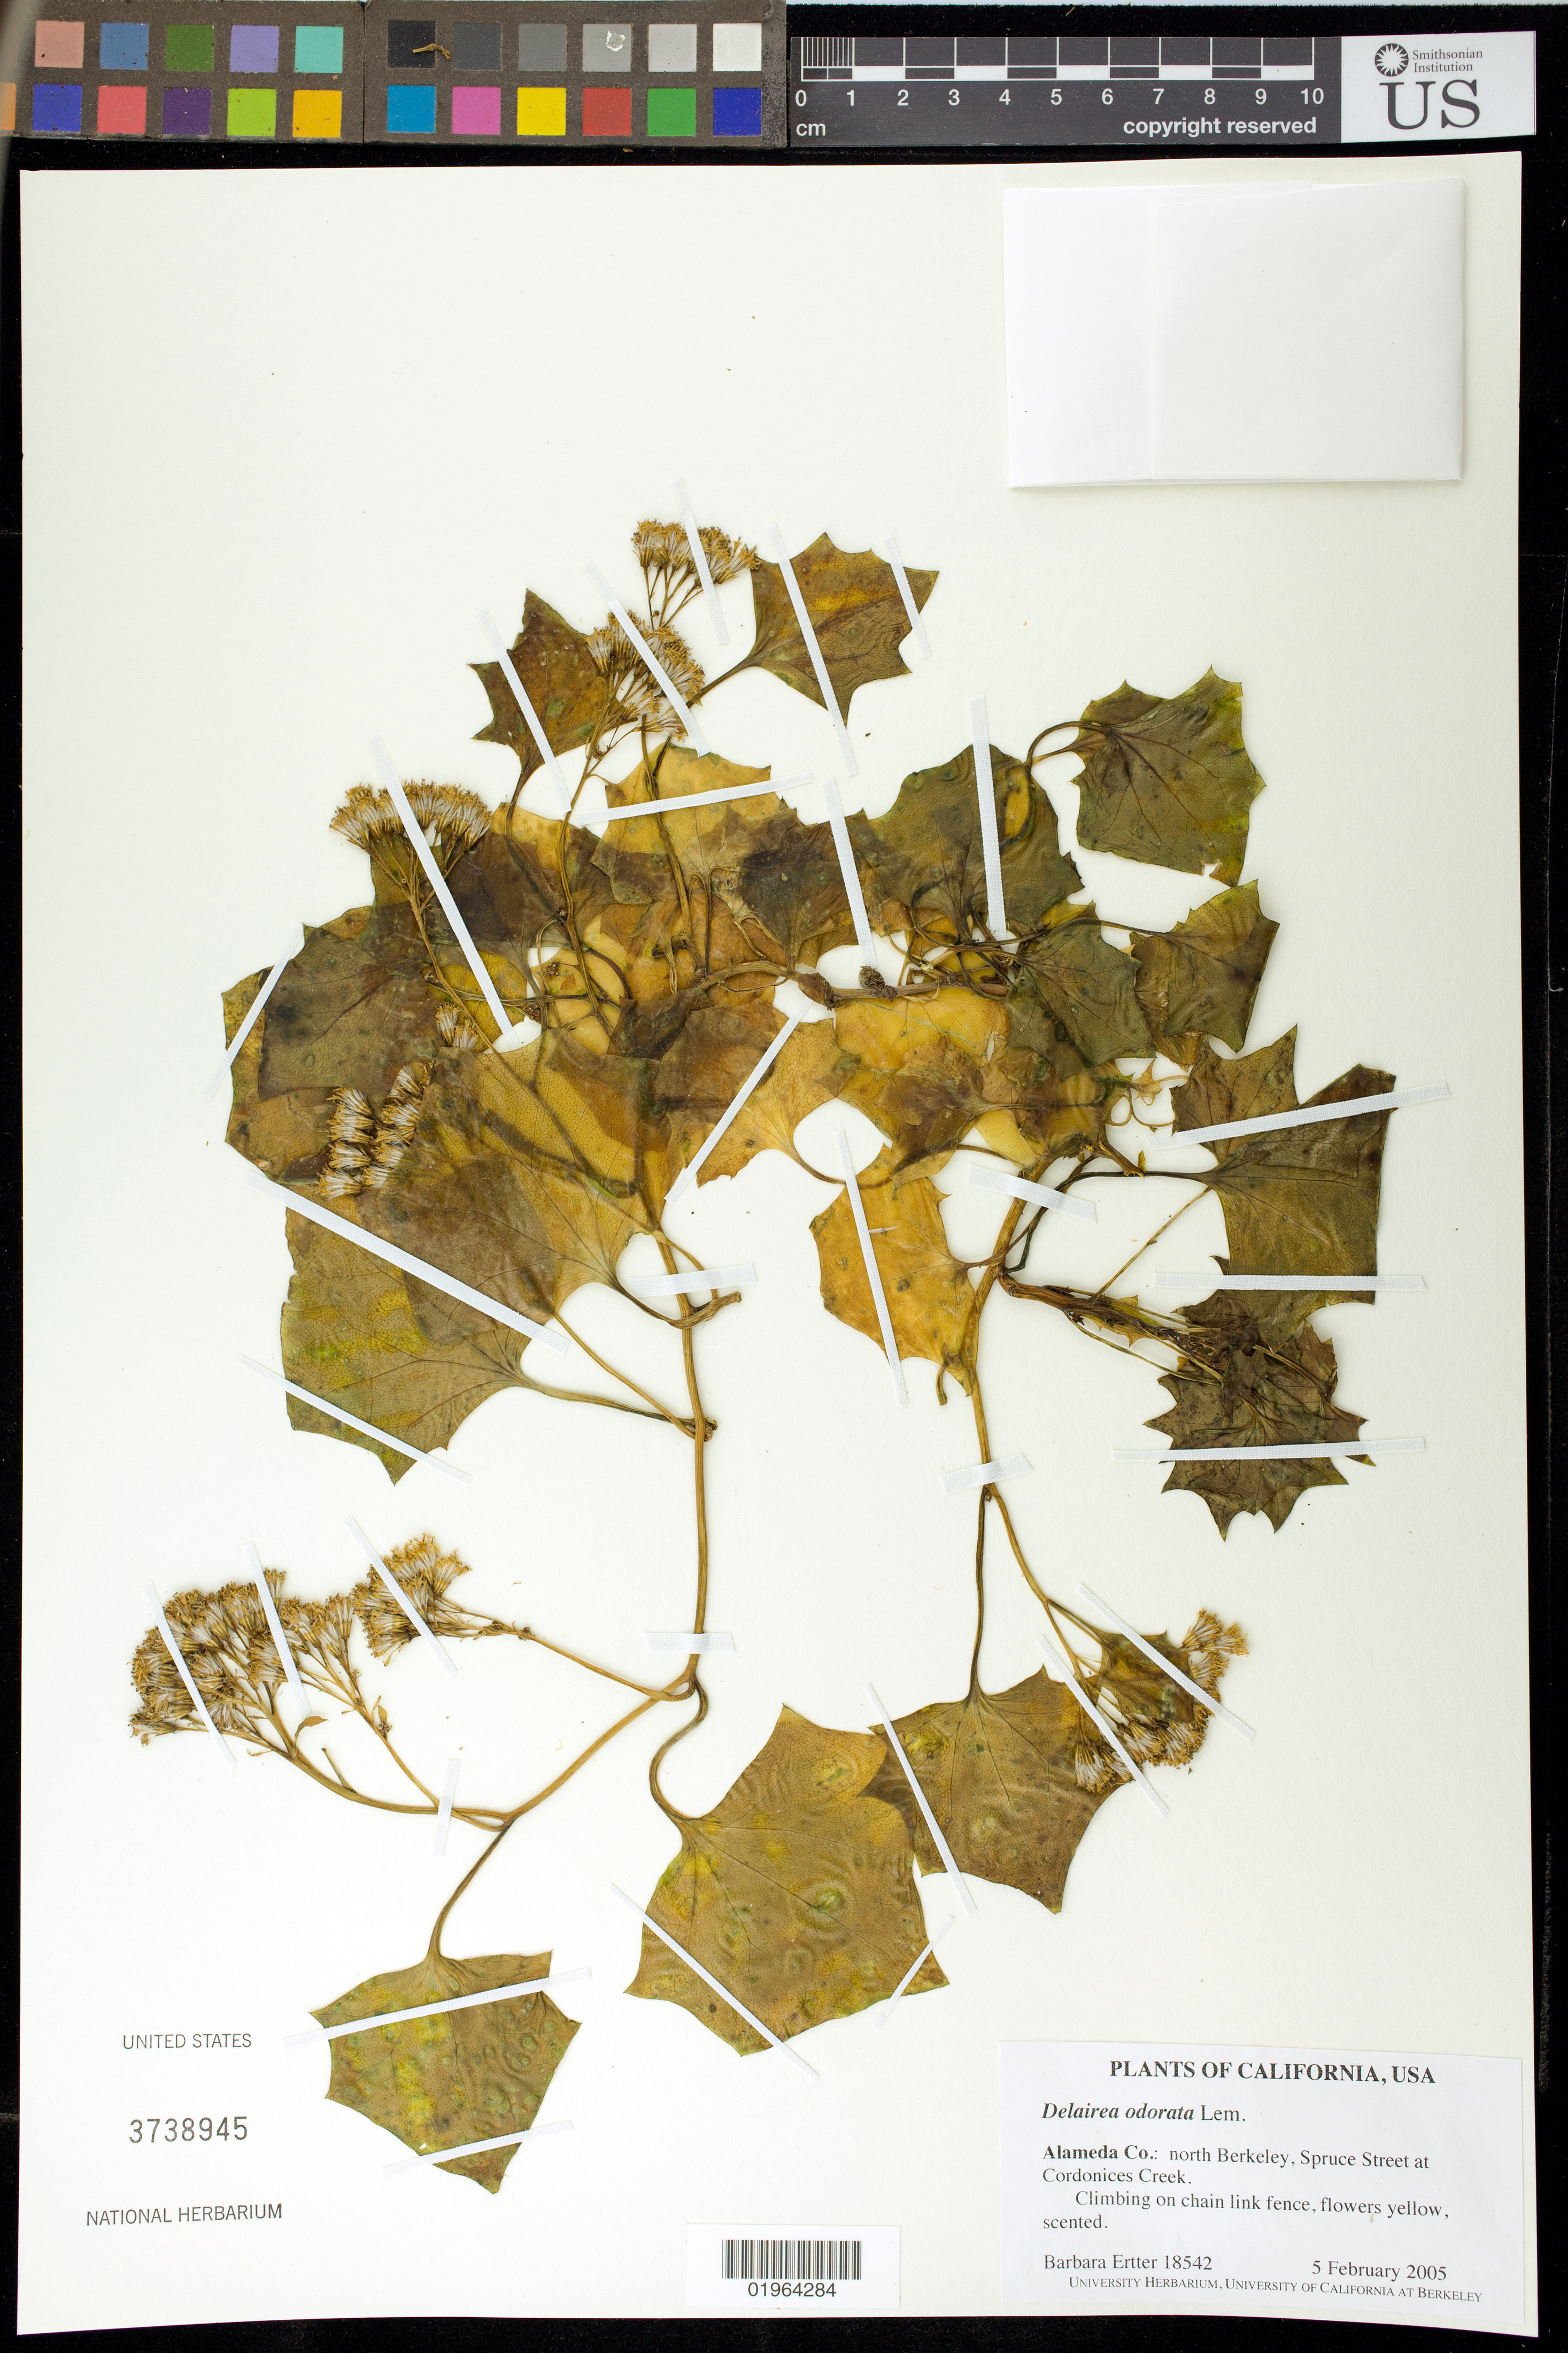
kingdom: Plantae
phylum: Tracheophyta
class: Magnoliopsida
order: Asterales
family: Asteraceae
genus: Delairea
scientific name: Delairea odorata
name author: Lem.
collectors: B. Ertter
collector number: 18542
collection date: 2005-02-05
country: United States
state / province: California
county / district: Alameda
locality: North Berkeley, Spruce Street at Cordonices Creek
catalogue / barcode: US 3738945